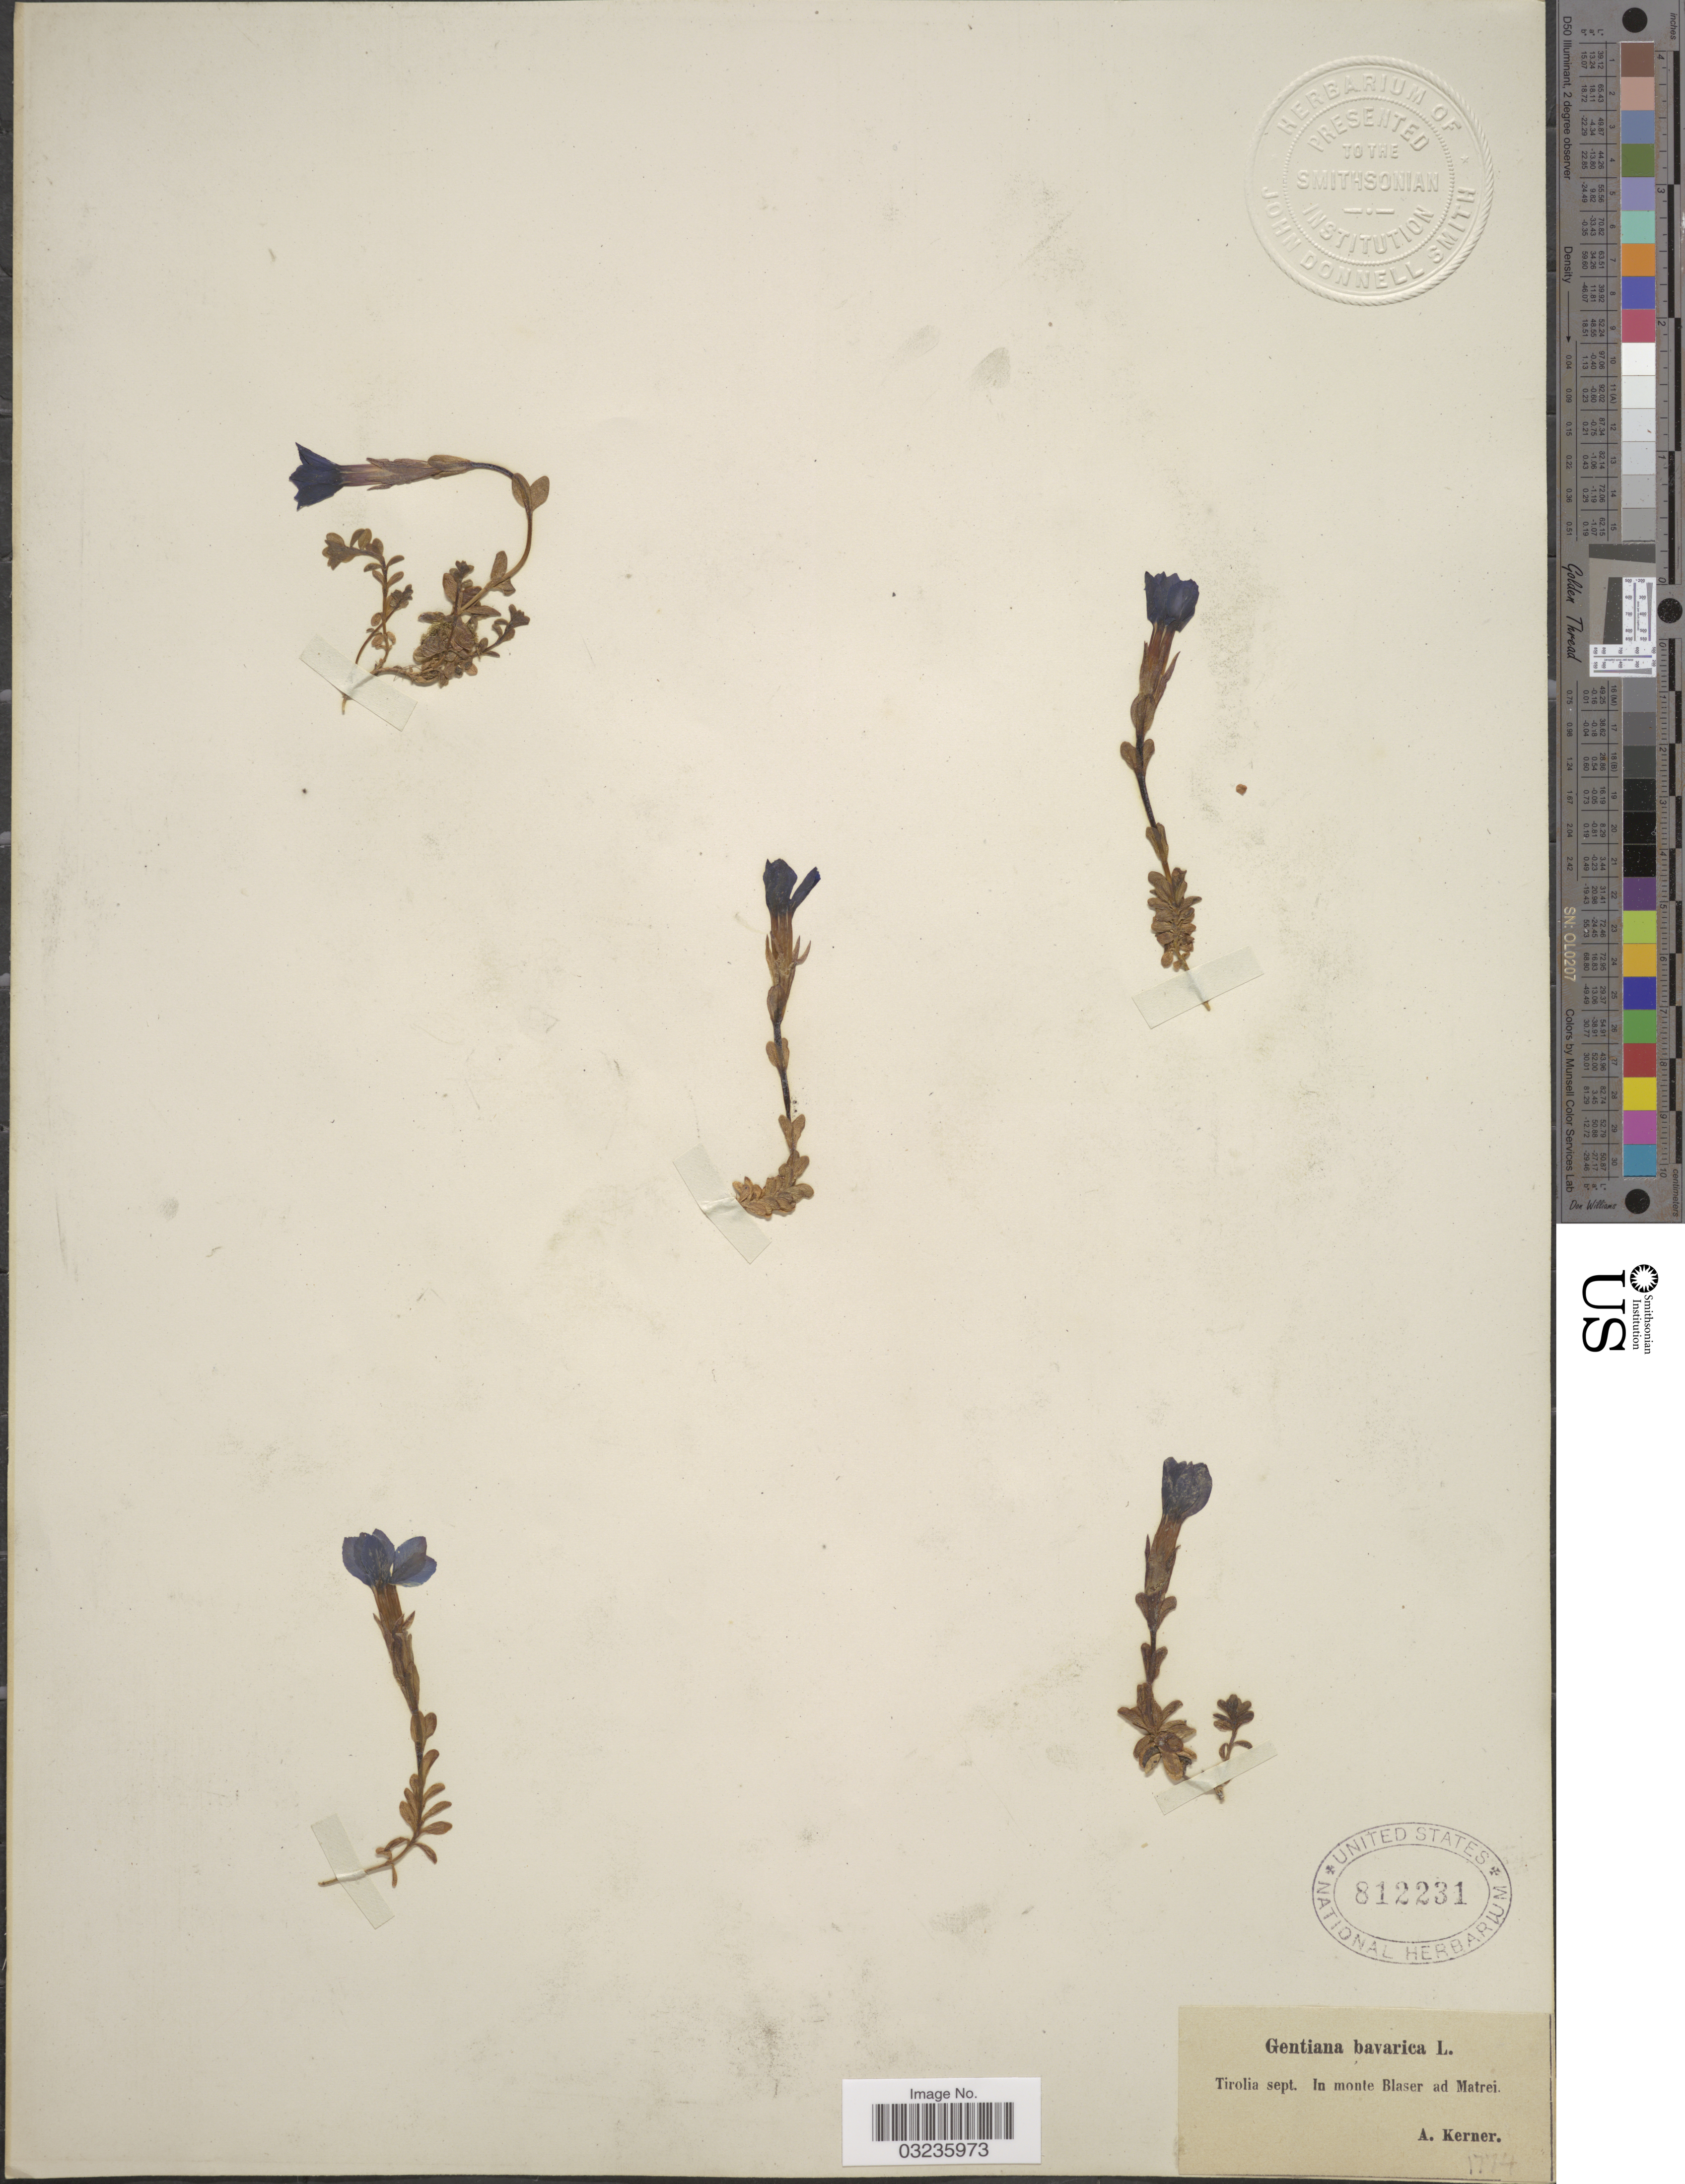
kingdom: Plantae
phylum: Tracheophyta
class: Magnoliopsida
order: Gentianales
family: Gentianaceae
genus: Gentiana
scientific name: Gentiana bavarica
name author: L.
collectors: A. Kerner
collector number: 1774?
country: Austria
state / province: Tirol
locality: Tirolia sept. In monte Blaser ad Matrei.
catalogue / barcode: US 812231